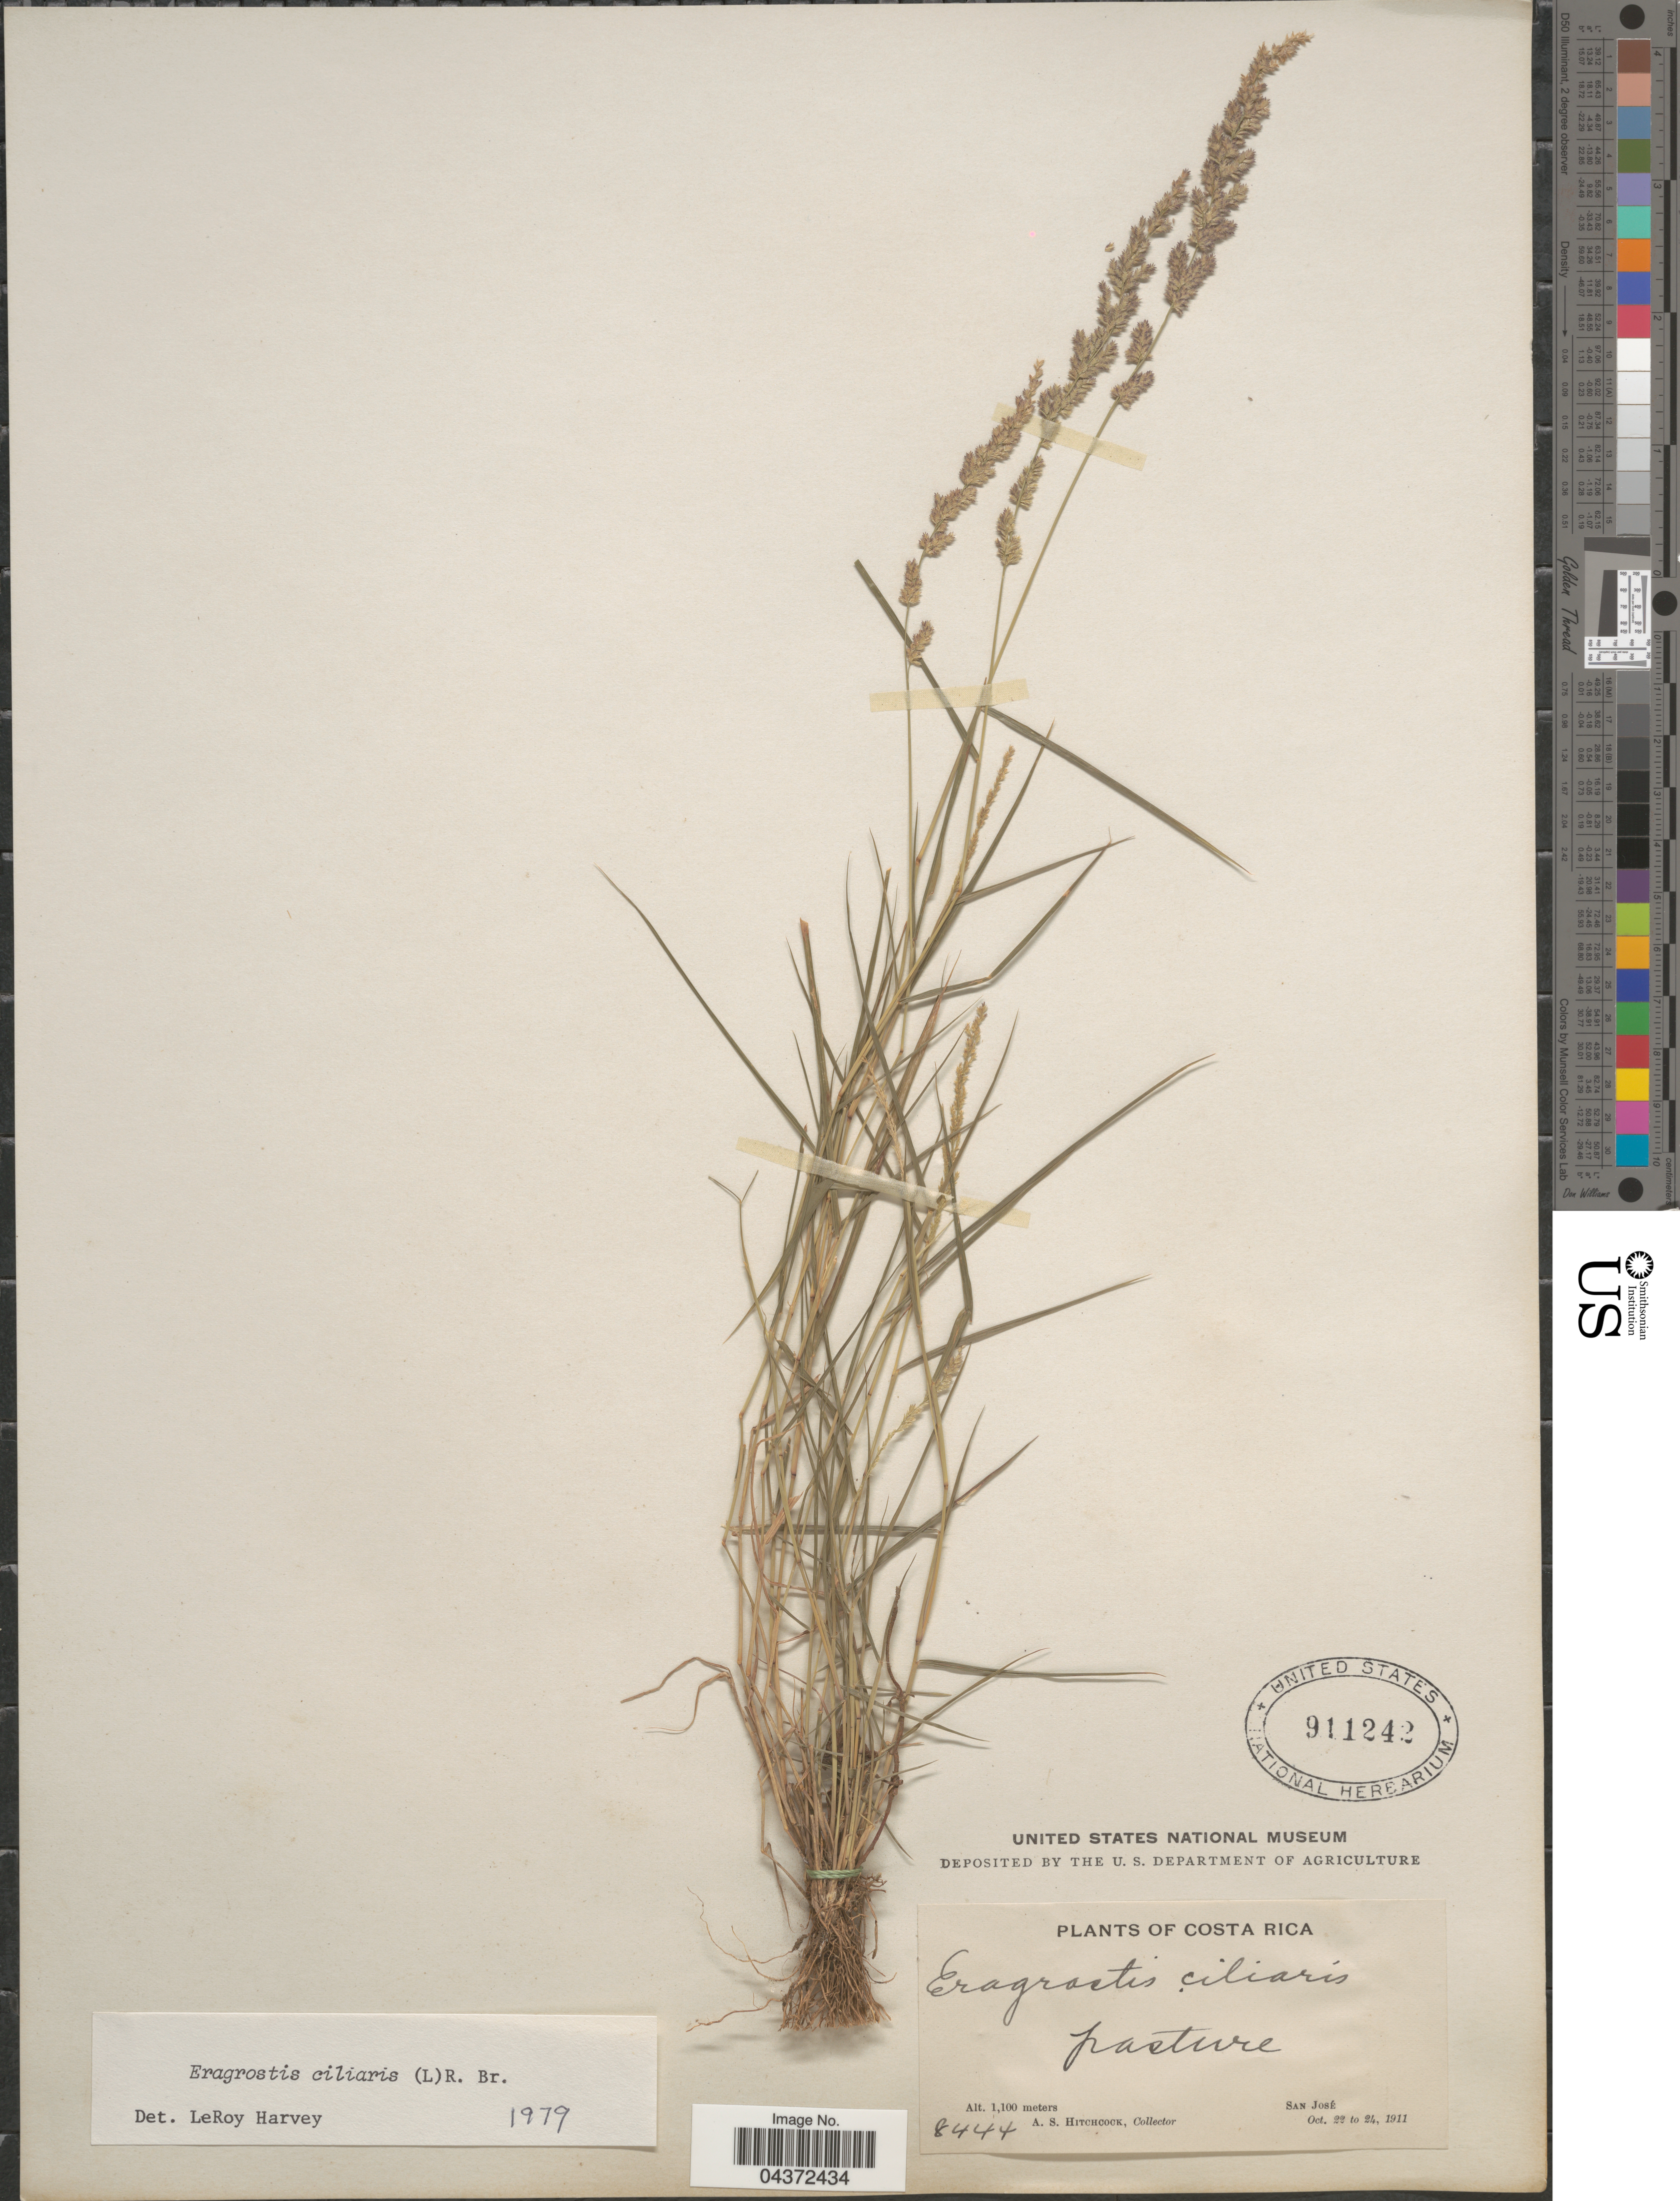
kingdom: Plantae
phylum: Tracheophyta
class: Liliopsida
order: Poales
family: Poaceae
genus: Eragrostis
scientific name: Eragrostis ciliaris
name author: (L.) R. Br.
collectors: A. S. Hitchcock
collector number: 8444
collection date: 1911-10-22/1911-10-24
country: Costa Rica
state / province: San José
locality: Pasture.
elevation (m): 1100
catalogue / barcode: US 911242